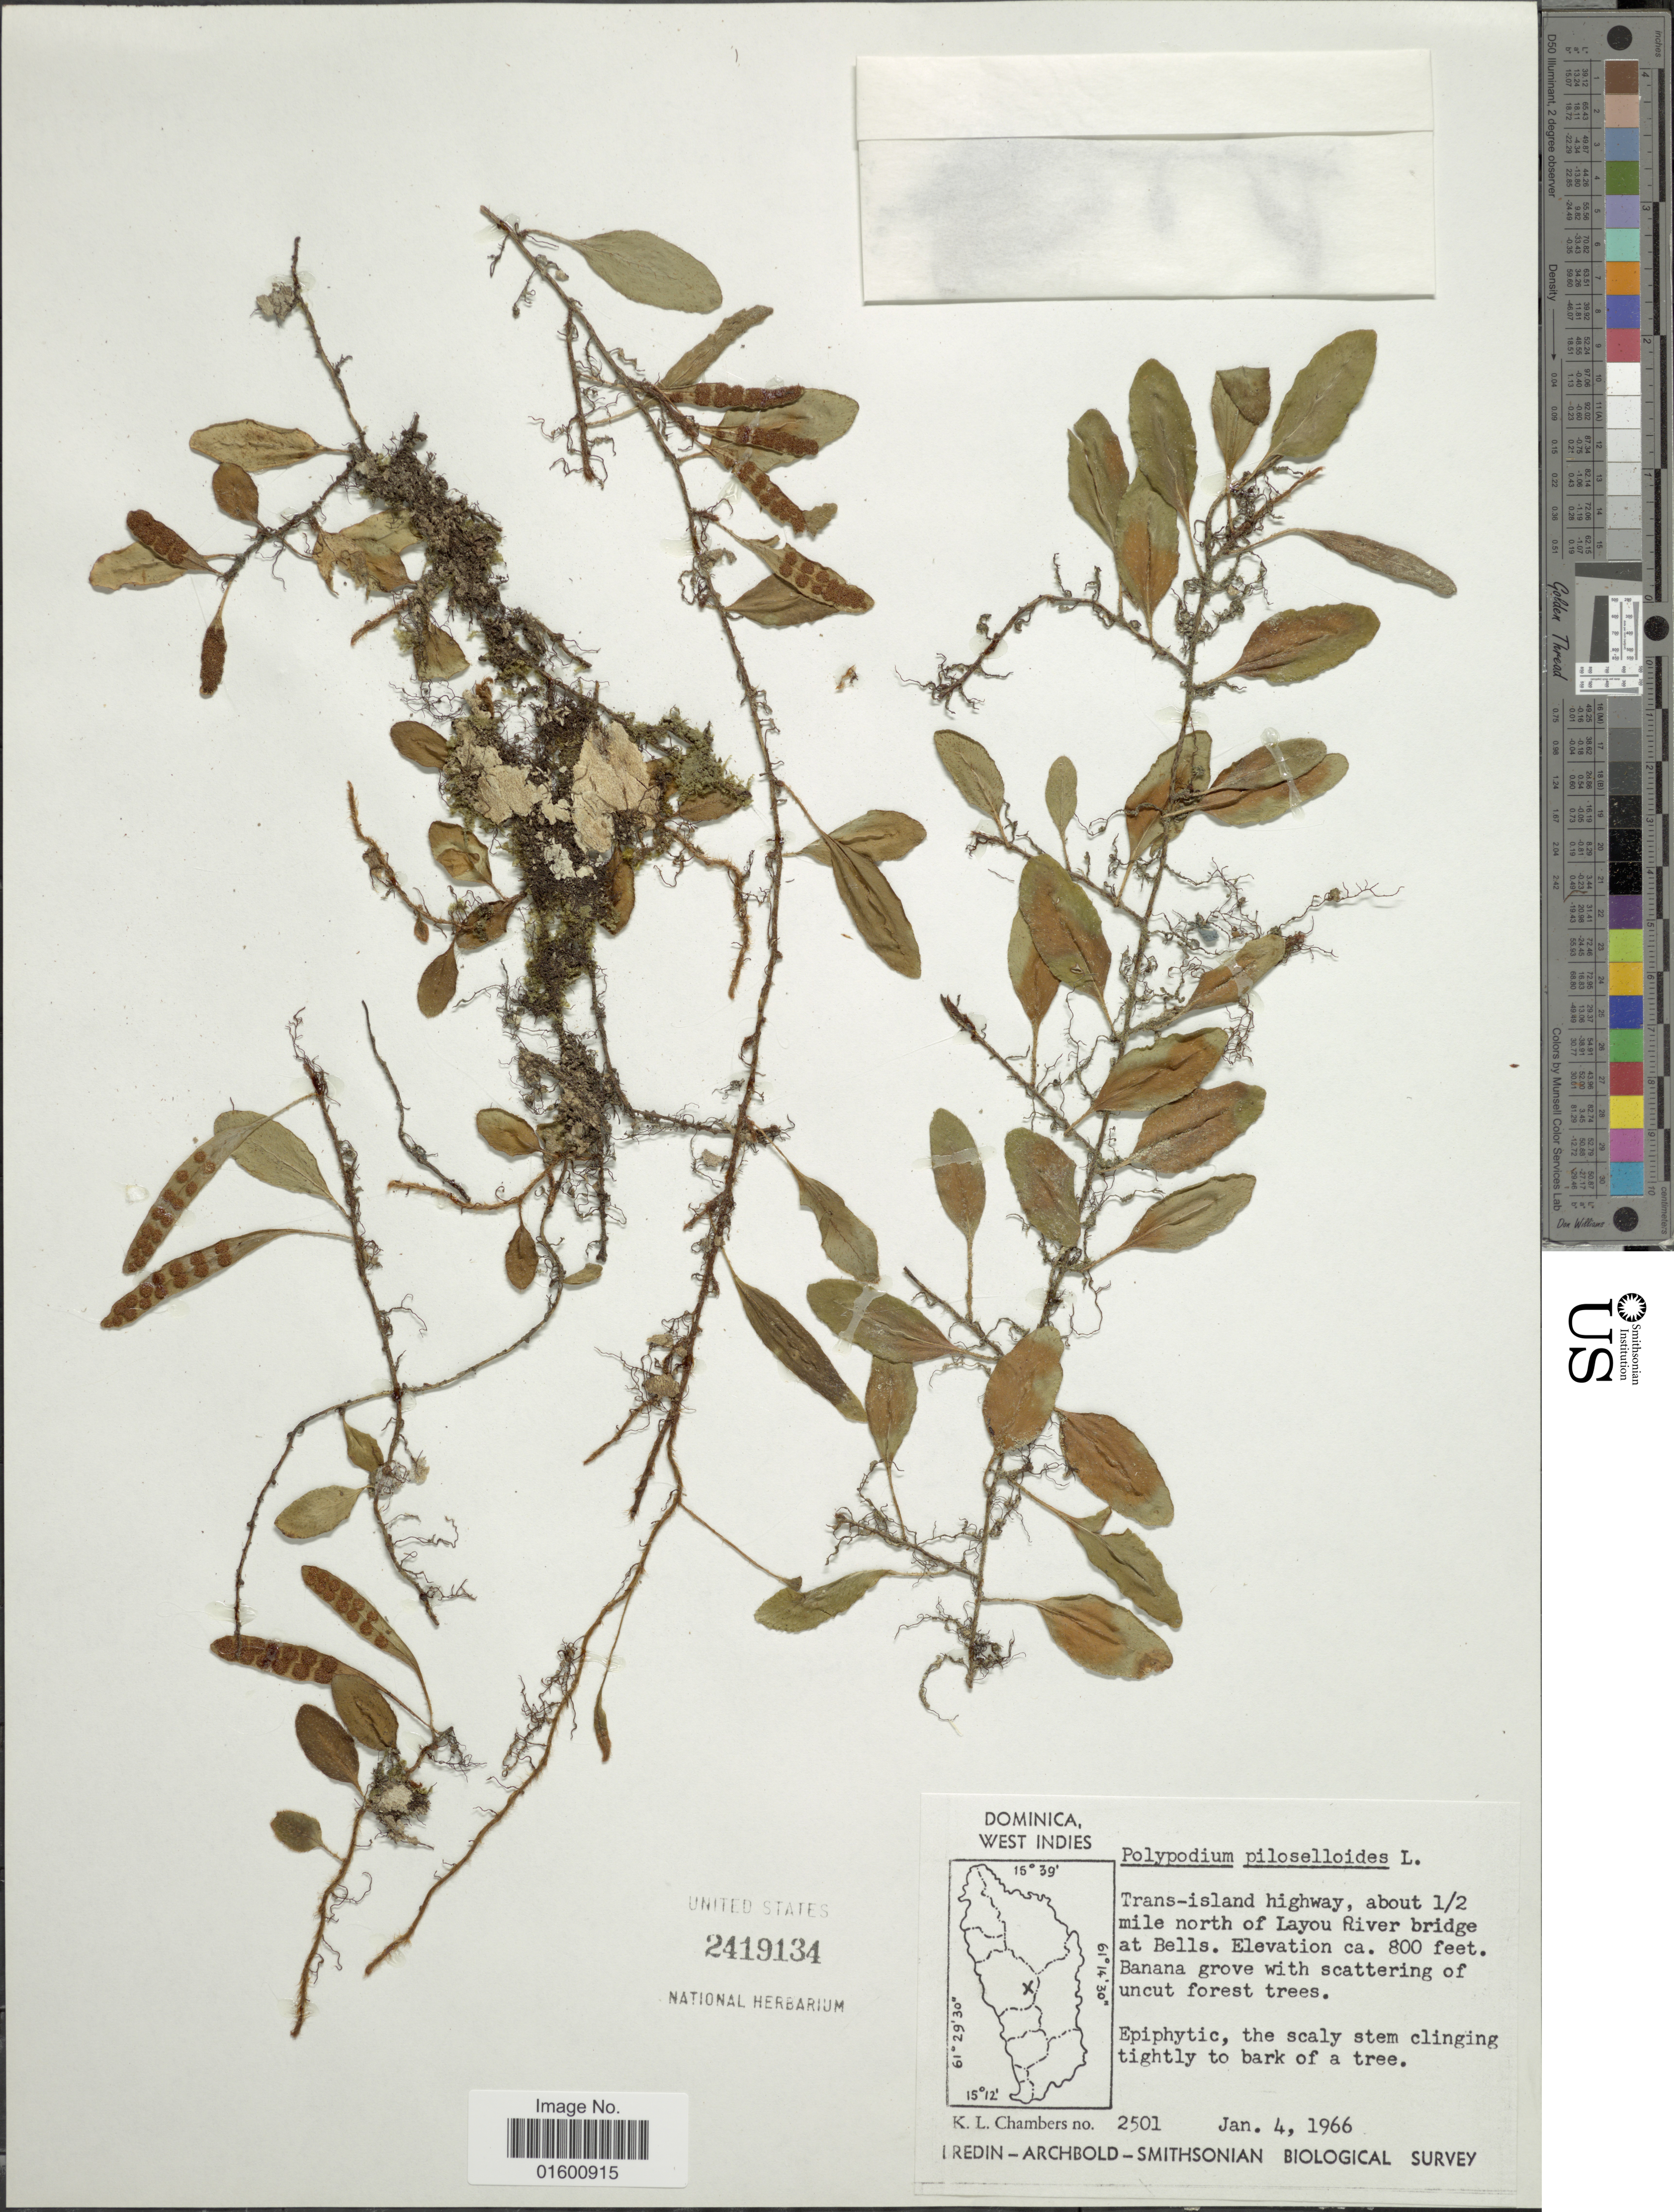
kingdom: Plantae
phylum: Tracheophyta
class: Polypodiopsida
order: Polypodiales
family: Polypodiaceae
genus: Microgramma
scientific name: Microgramma piloselloides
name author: (L.) Copel.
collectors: K. Chambers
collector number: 2501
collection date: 1966-01-04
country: Dominica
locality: Trans- island highway, about 1/2 mile north of Layou River bridge at Bells. Banana grove with scattering of uncut forest tree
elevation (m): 244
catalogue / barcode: US 2419134